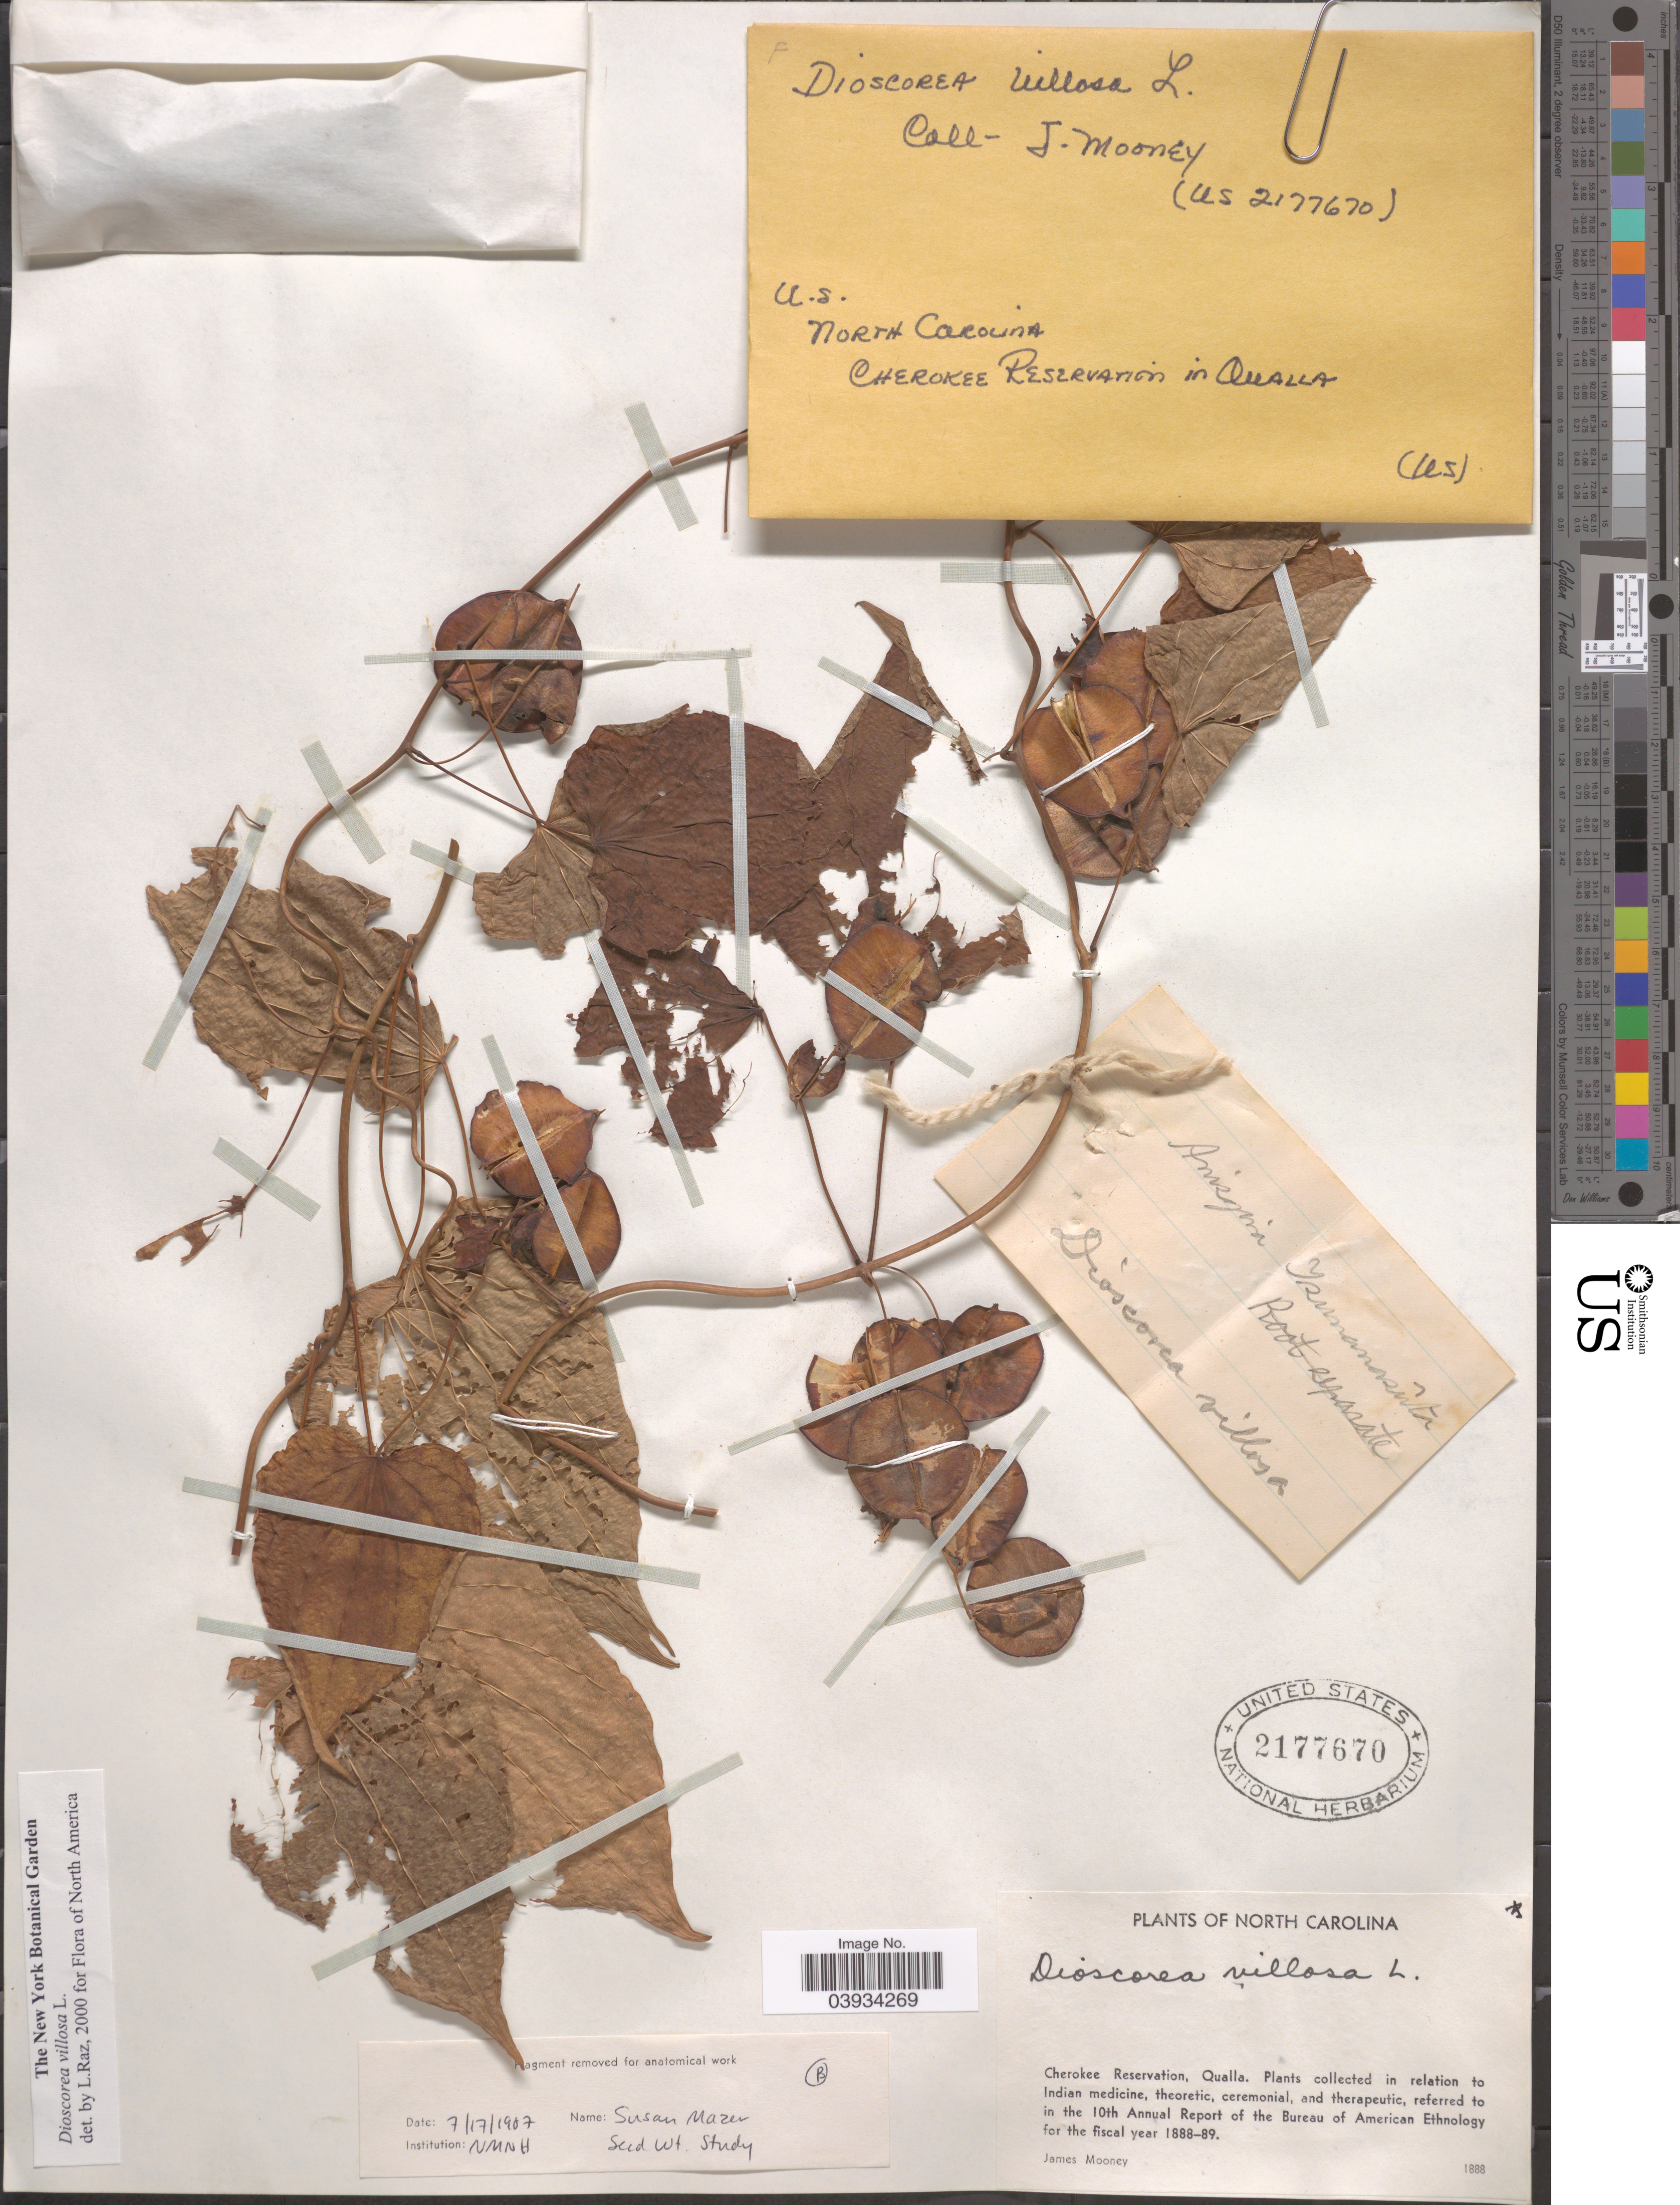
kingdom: Plantae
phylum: Tracheophyta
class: Liliopsida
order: Dioscoreales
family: Dioscoreaceae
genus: Dioscorea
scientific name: Dioscorea villosa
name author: L.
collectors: J. Mooney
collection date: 1888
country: United States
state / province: North Carolina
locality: Cherokee Reservation, Qualla.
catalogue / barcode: US 2177670